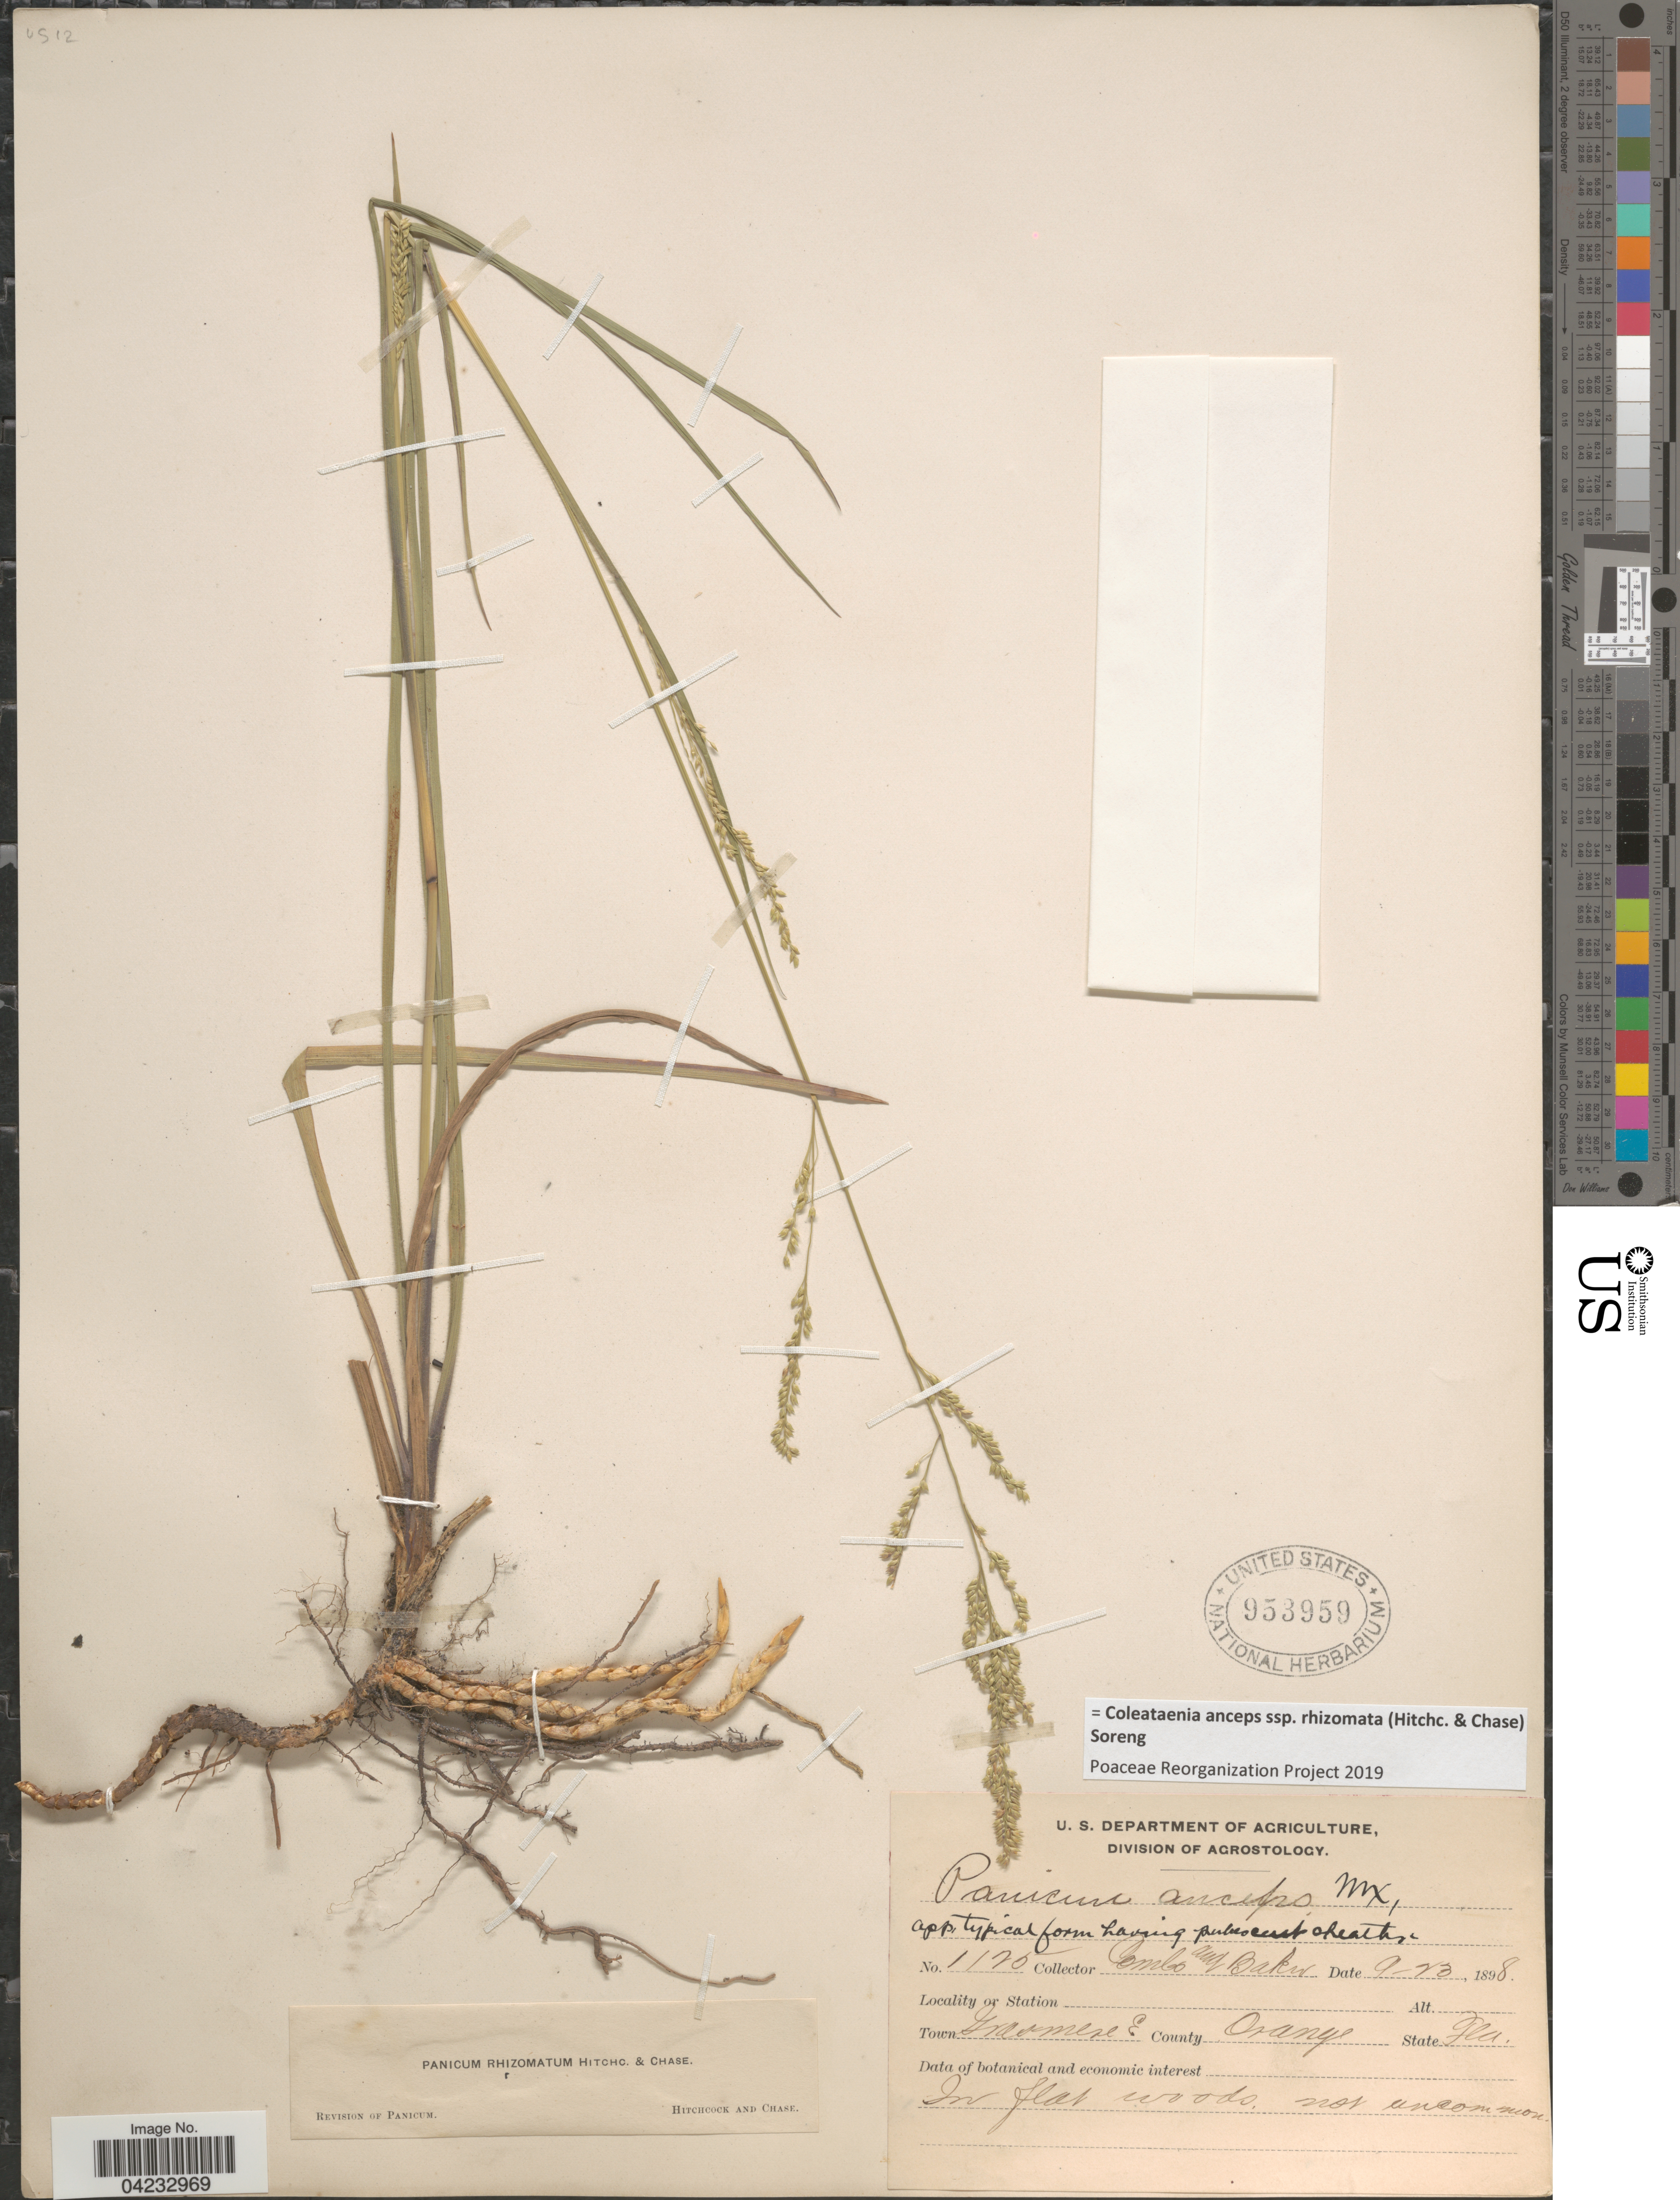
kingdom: Plantae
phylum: Tracheophyta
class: Liliopsida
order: Poales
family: Poaceae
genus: Coleataenia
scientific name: Coleataenia anceps subsp. rhizomata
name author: (Hitchc. & Chase) Soreng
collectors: -. Combs & -- Baker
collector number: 1125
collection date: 1898-09-23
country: United States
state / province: Florida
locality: Town Grasmere E. County Orange.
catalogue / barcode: US 953959